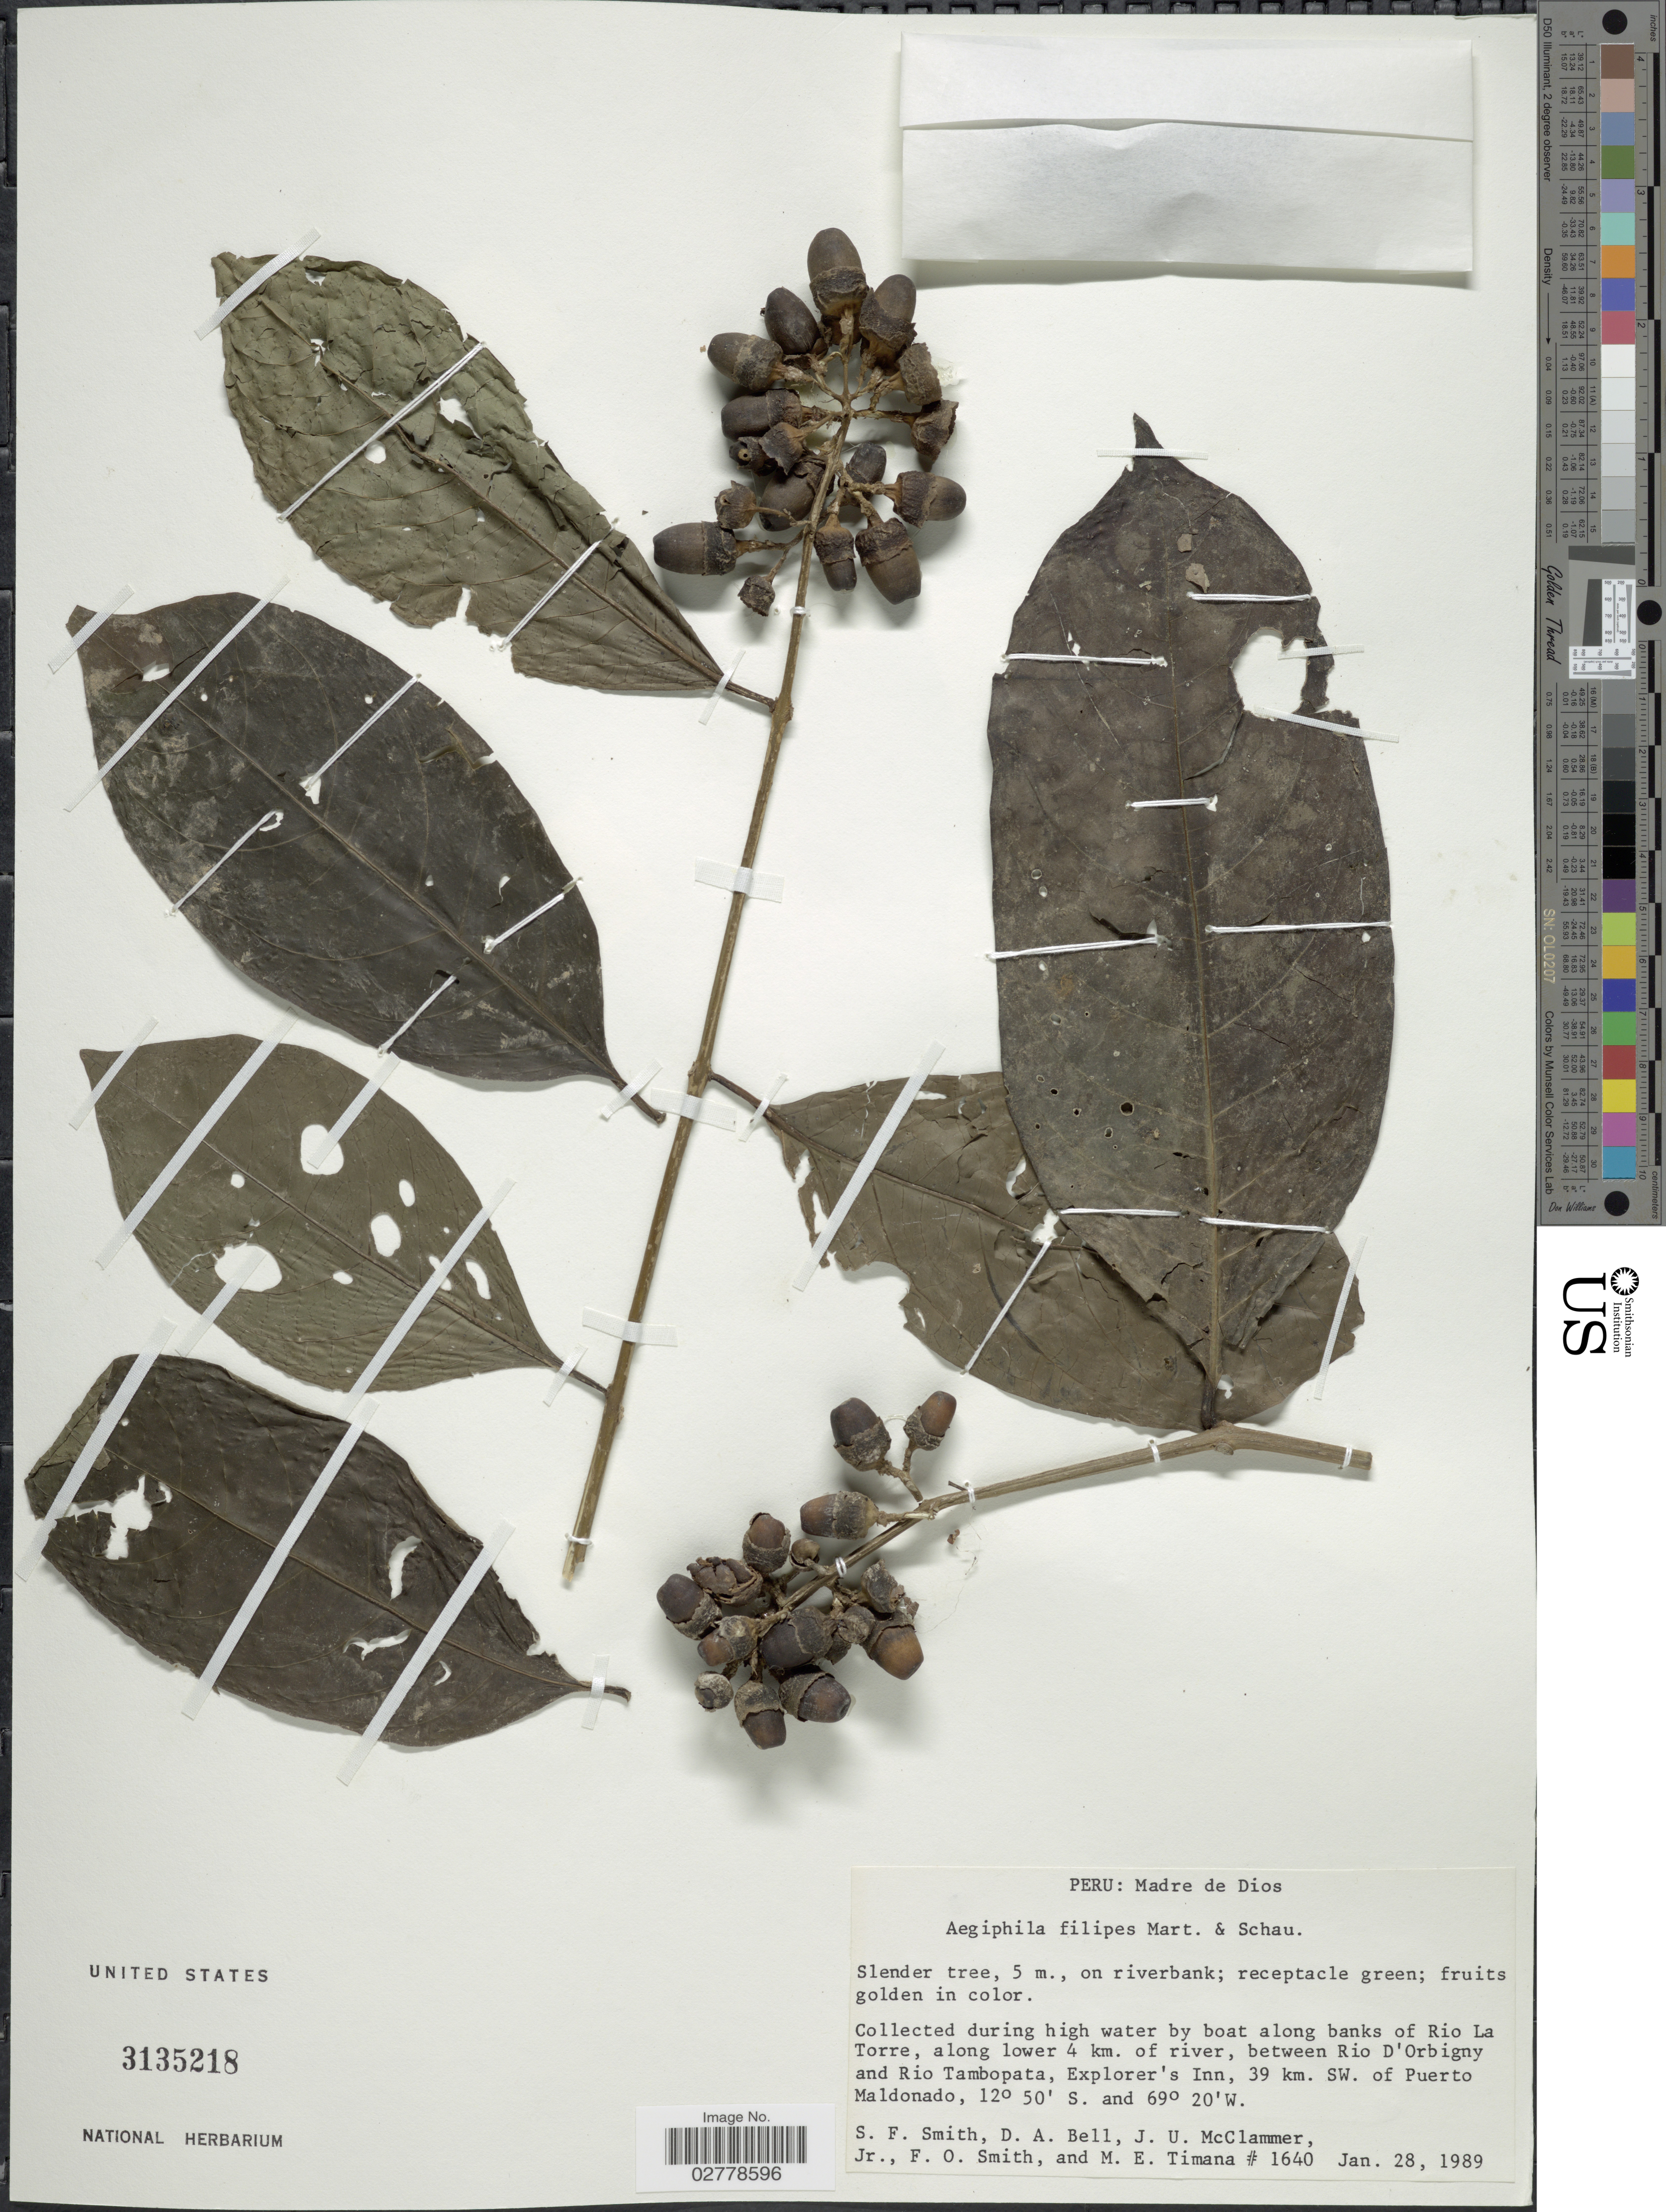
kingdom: Plantae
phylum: Tracheophyta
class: Magnoliopsida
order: Lamiales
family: Lamiaceae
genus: Aegiphila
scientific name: Aegiphila filipes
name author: Mart. & Schauer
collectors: S.F. Smith, D. A. Bell, J. McClammer Jr. & F. Smith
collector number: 1640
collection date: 1989-01-28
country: Peru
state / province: Madre de Dios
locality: Along banks of Rio La Torre, along lower 4 km. of river, between Rio D'Orbigny and Rio Tambopata, Explorer's Inn, 39 km. SW. of Puerto Maldonado.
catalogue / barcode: US 3135218